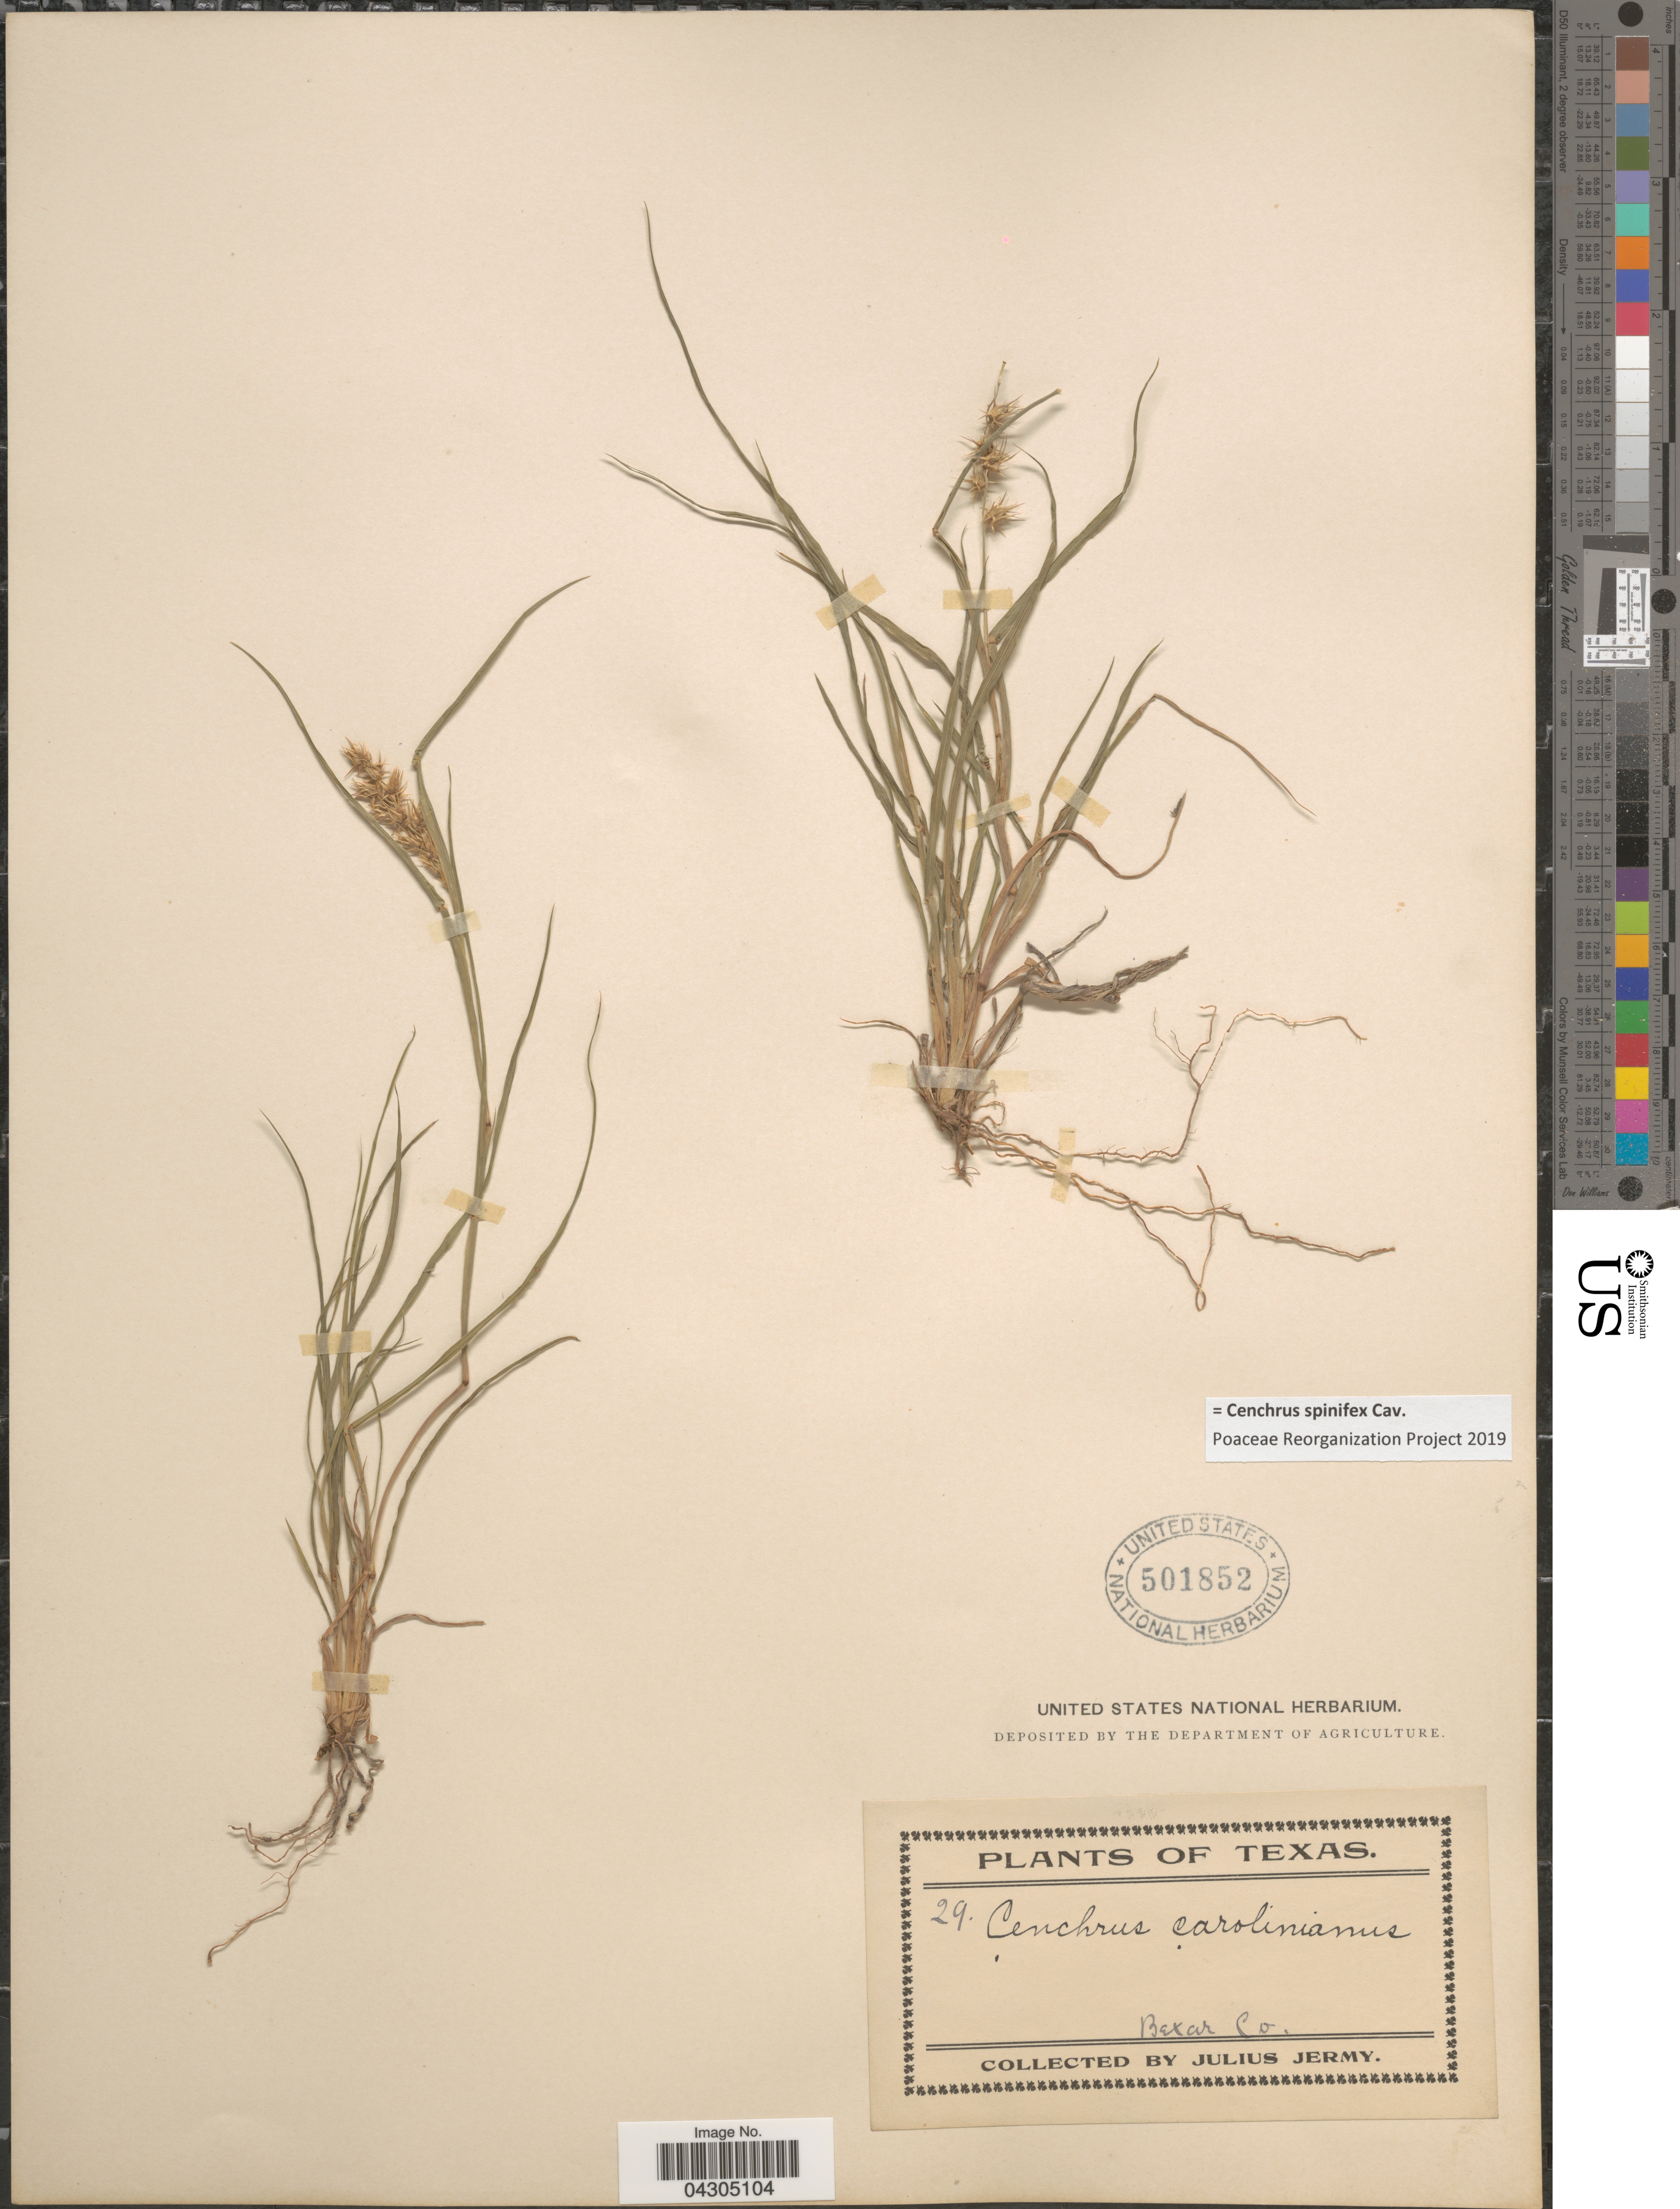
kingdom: Plantae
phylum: Tracheophyta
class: Liliopsida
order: Poales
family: Poaceae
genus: Cenchrus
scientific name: Cenchrus spinifex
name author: Cav.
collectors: J. Jermy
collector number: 29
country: United States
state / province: Texas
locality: Bexar Co.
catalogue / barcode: US 501852